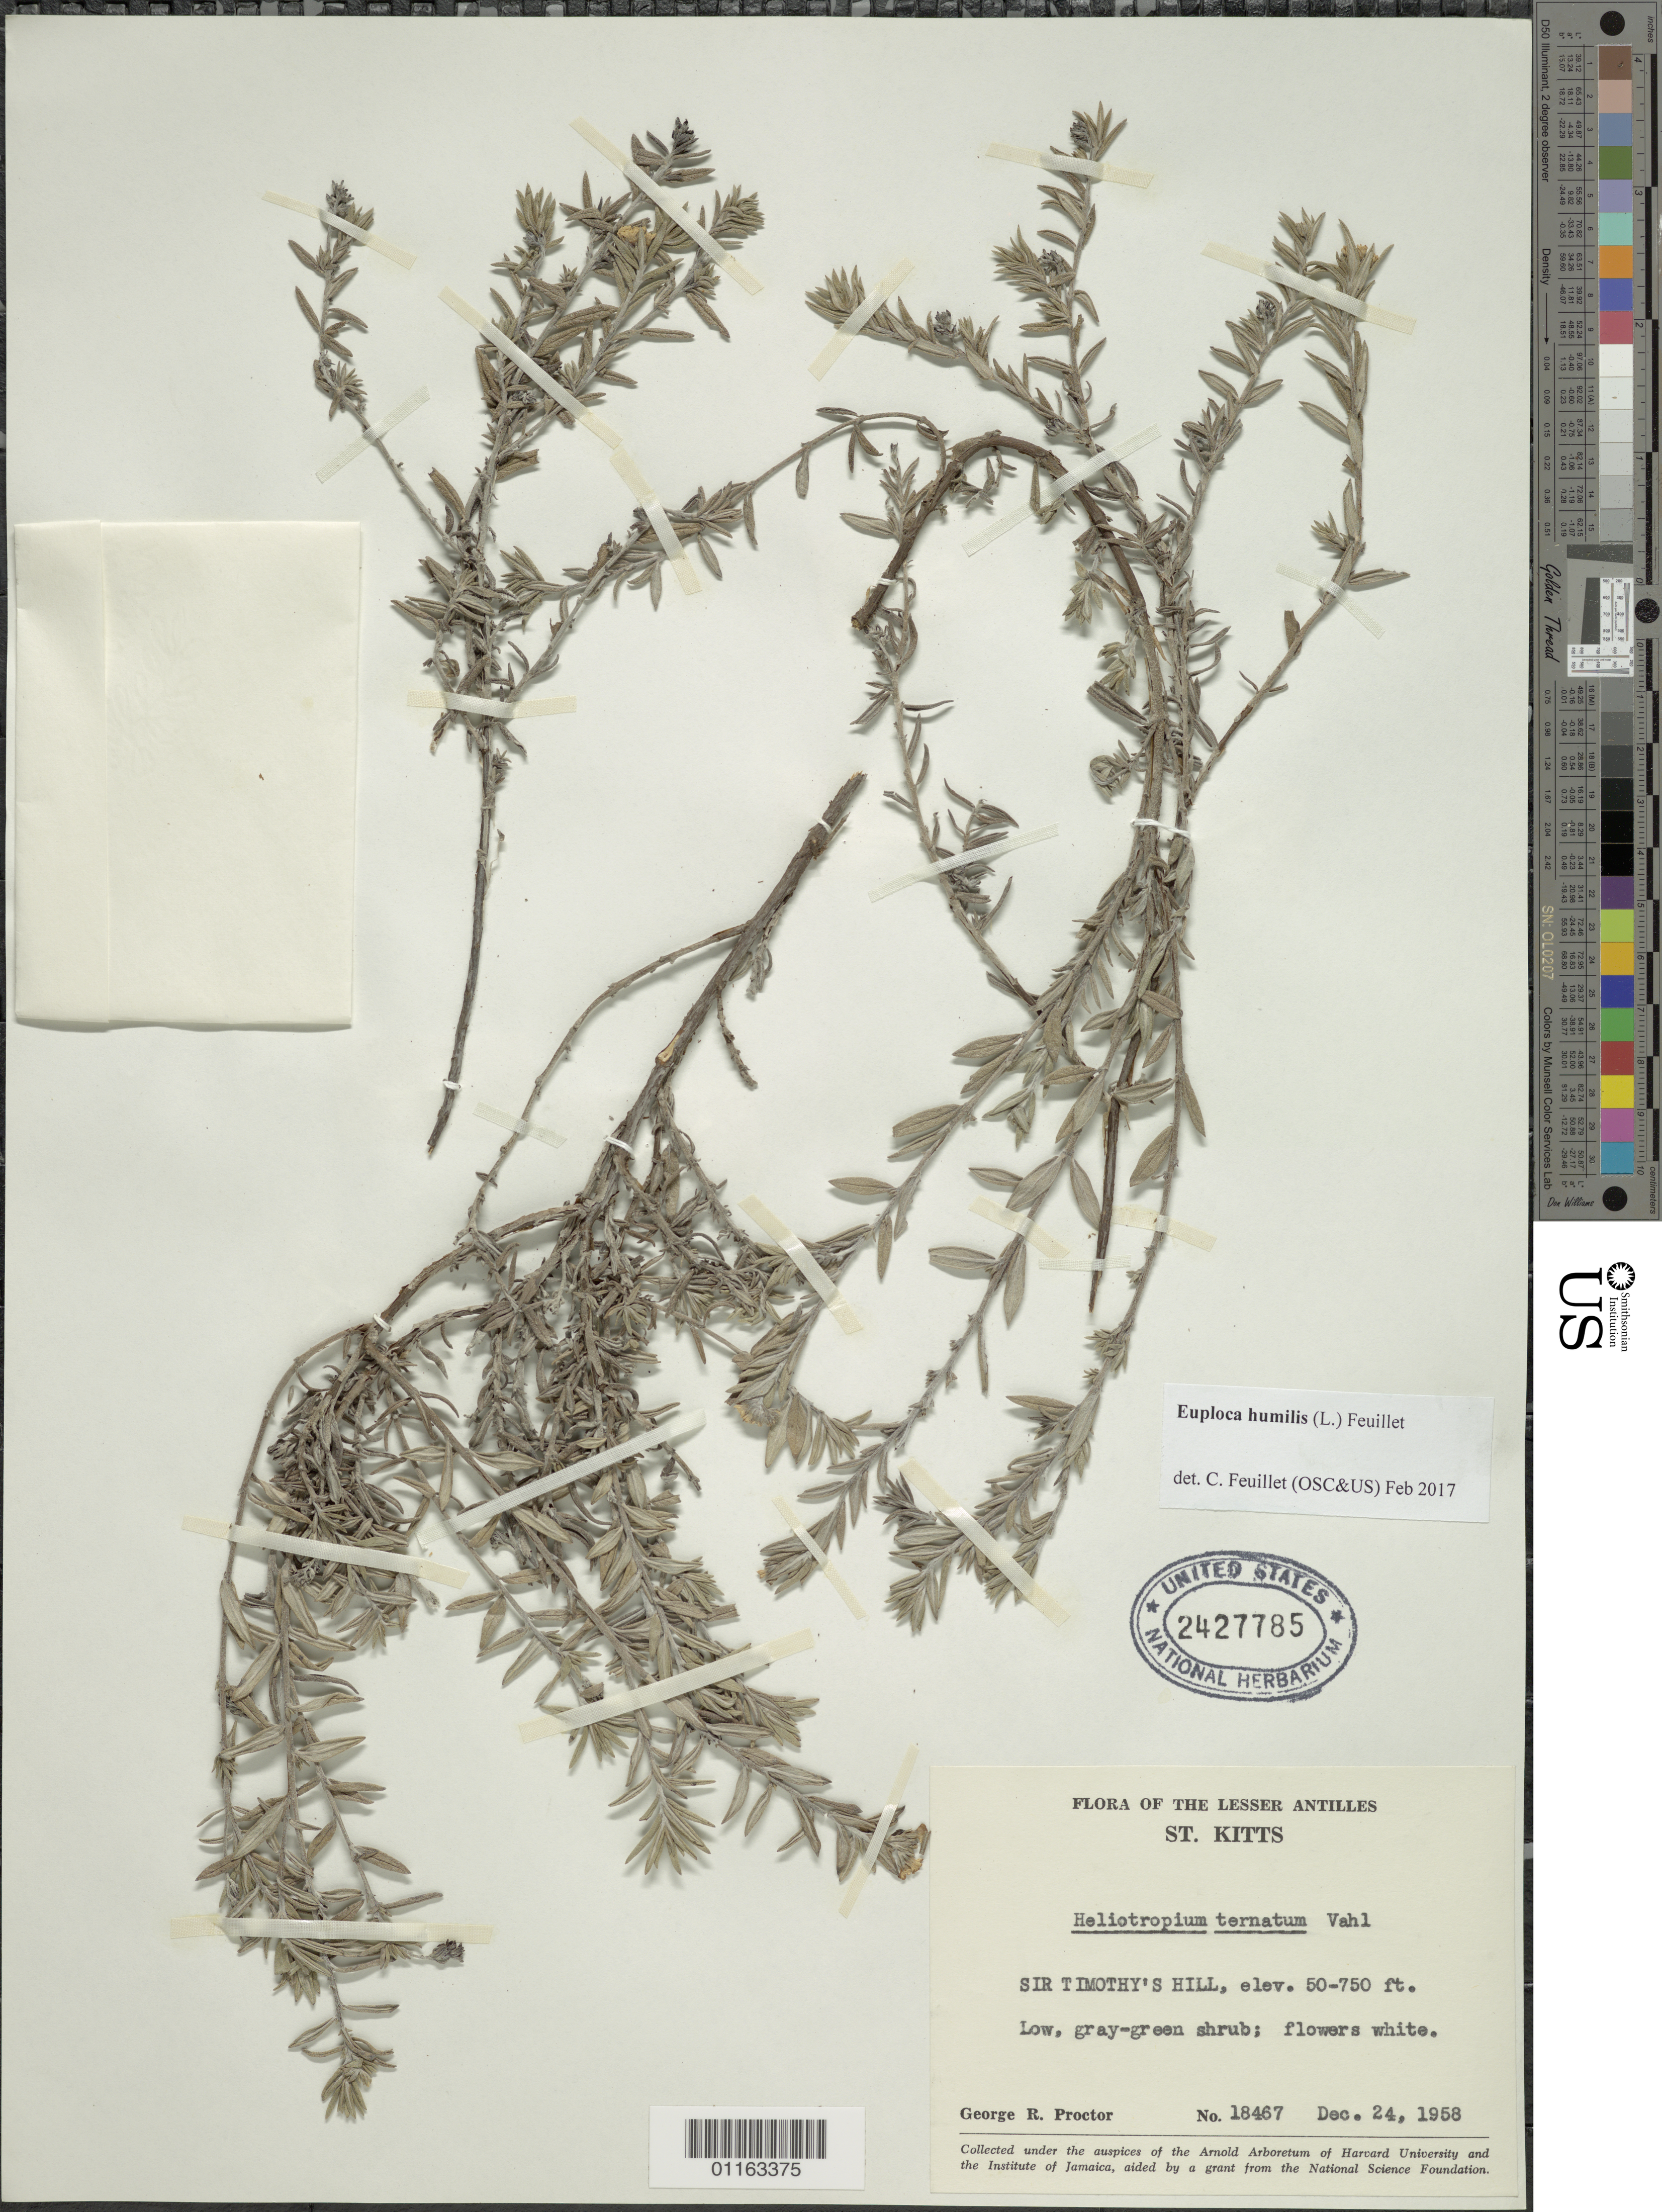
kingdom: Plantae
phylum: Tracheophyta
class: Magnoliopsida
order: Boraginales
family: Heliotropiaceae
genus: Euploca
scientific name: Euploca humilis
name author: (L.) Feuillet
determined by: Feuillet, C.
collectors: G. R. Proctor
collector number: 18467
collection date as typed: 24 Dec 1958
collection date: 1958-12-24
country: St. Christopher-Nevis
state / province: St. George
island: St. Christopher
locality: Sir Timothy's Hill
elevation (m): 15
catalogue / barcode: US 2427785